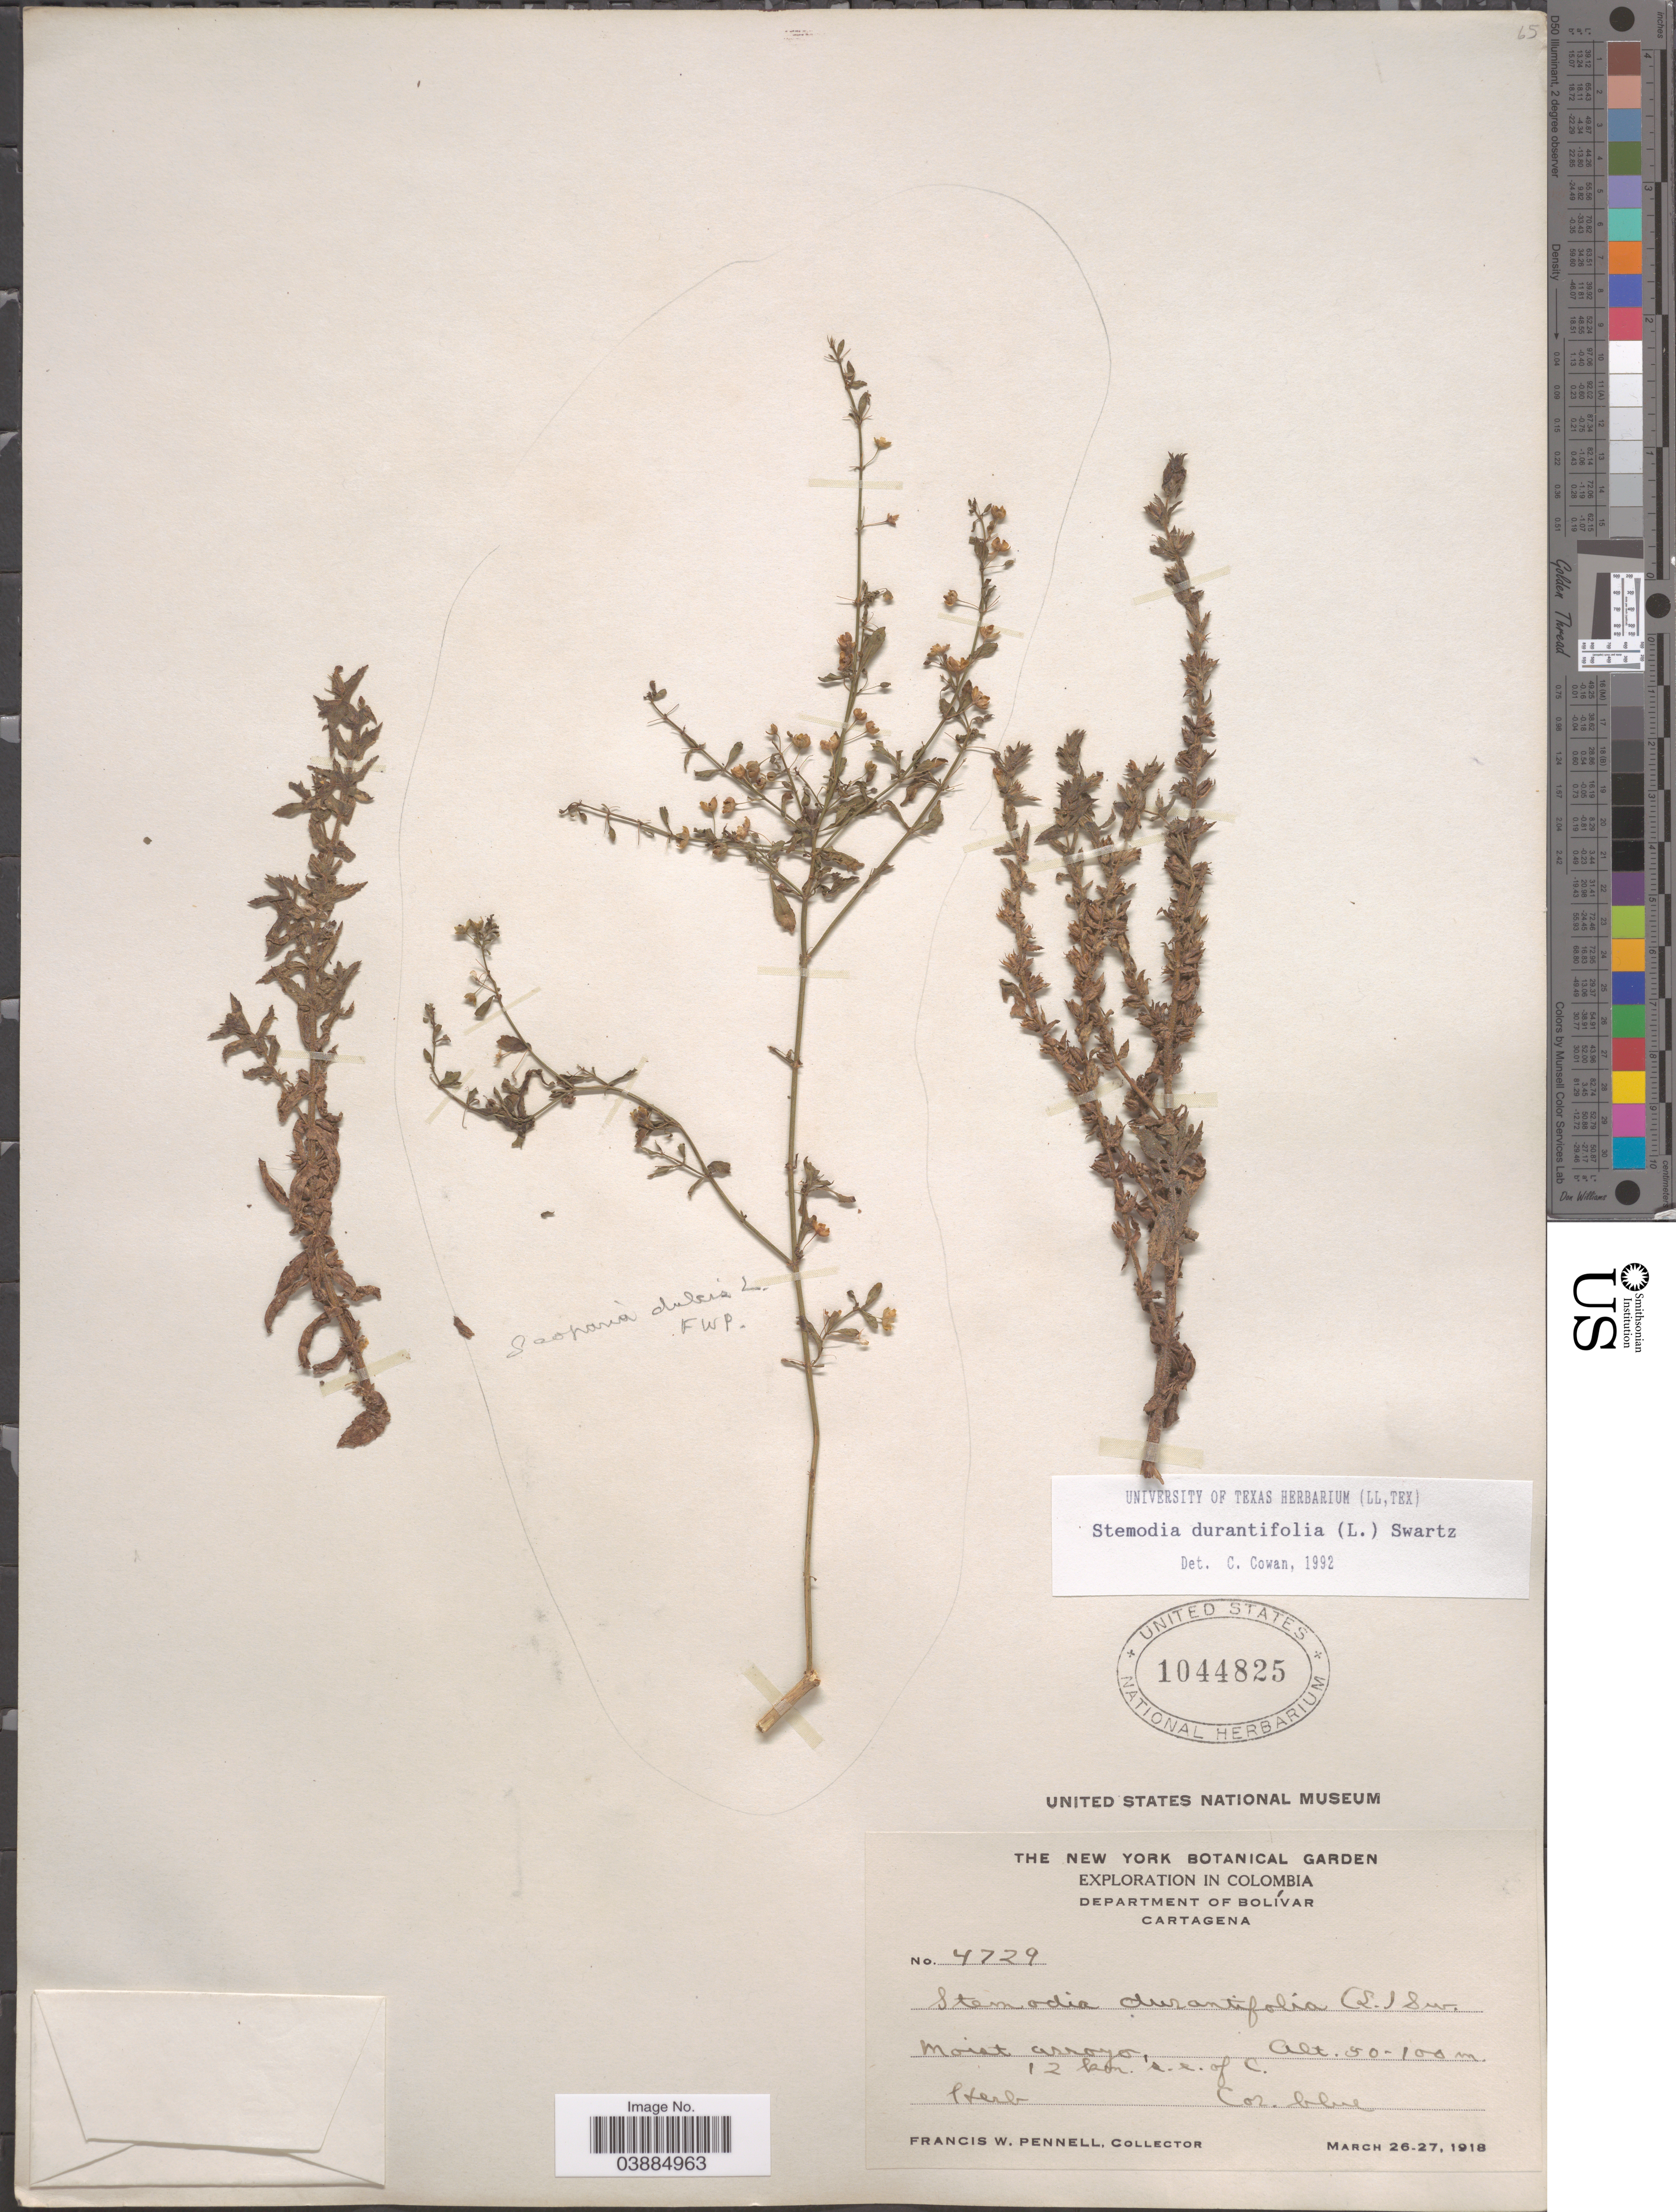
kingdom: Plantae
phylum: Tracheophyta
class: Magnoliopsida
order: Lamiales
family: Plantaginaceae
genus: Stemodia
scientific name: Stemodia durantifolia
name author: (L.) Sw.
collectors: F. W. Pennell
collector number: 4729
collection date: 1918-03-26/1918-03-27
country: Colombia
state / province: Bolívar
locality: Department of Bolívar. Cartagena. 12 km. s.e. of C.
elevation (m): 50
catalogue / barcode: US 1044825